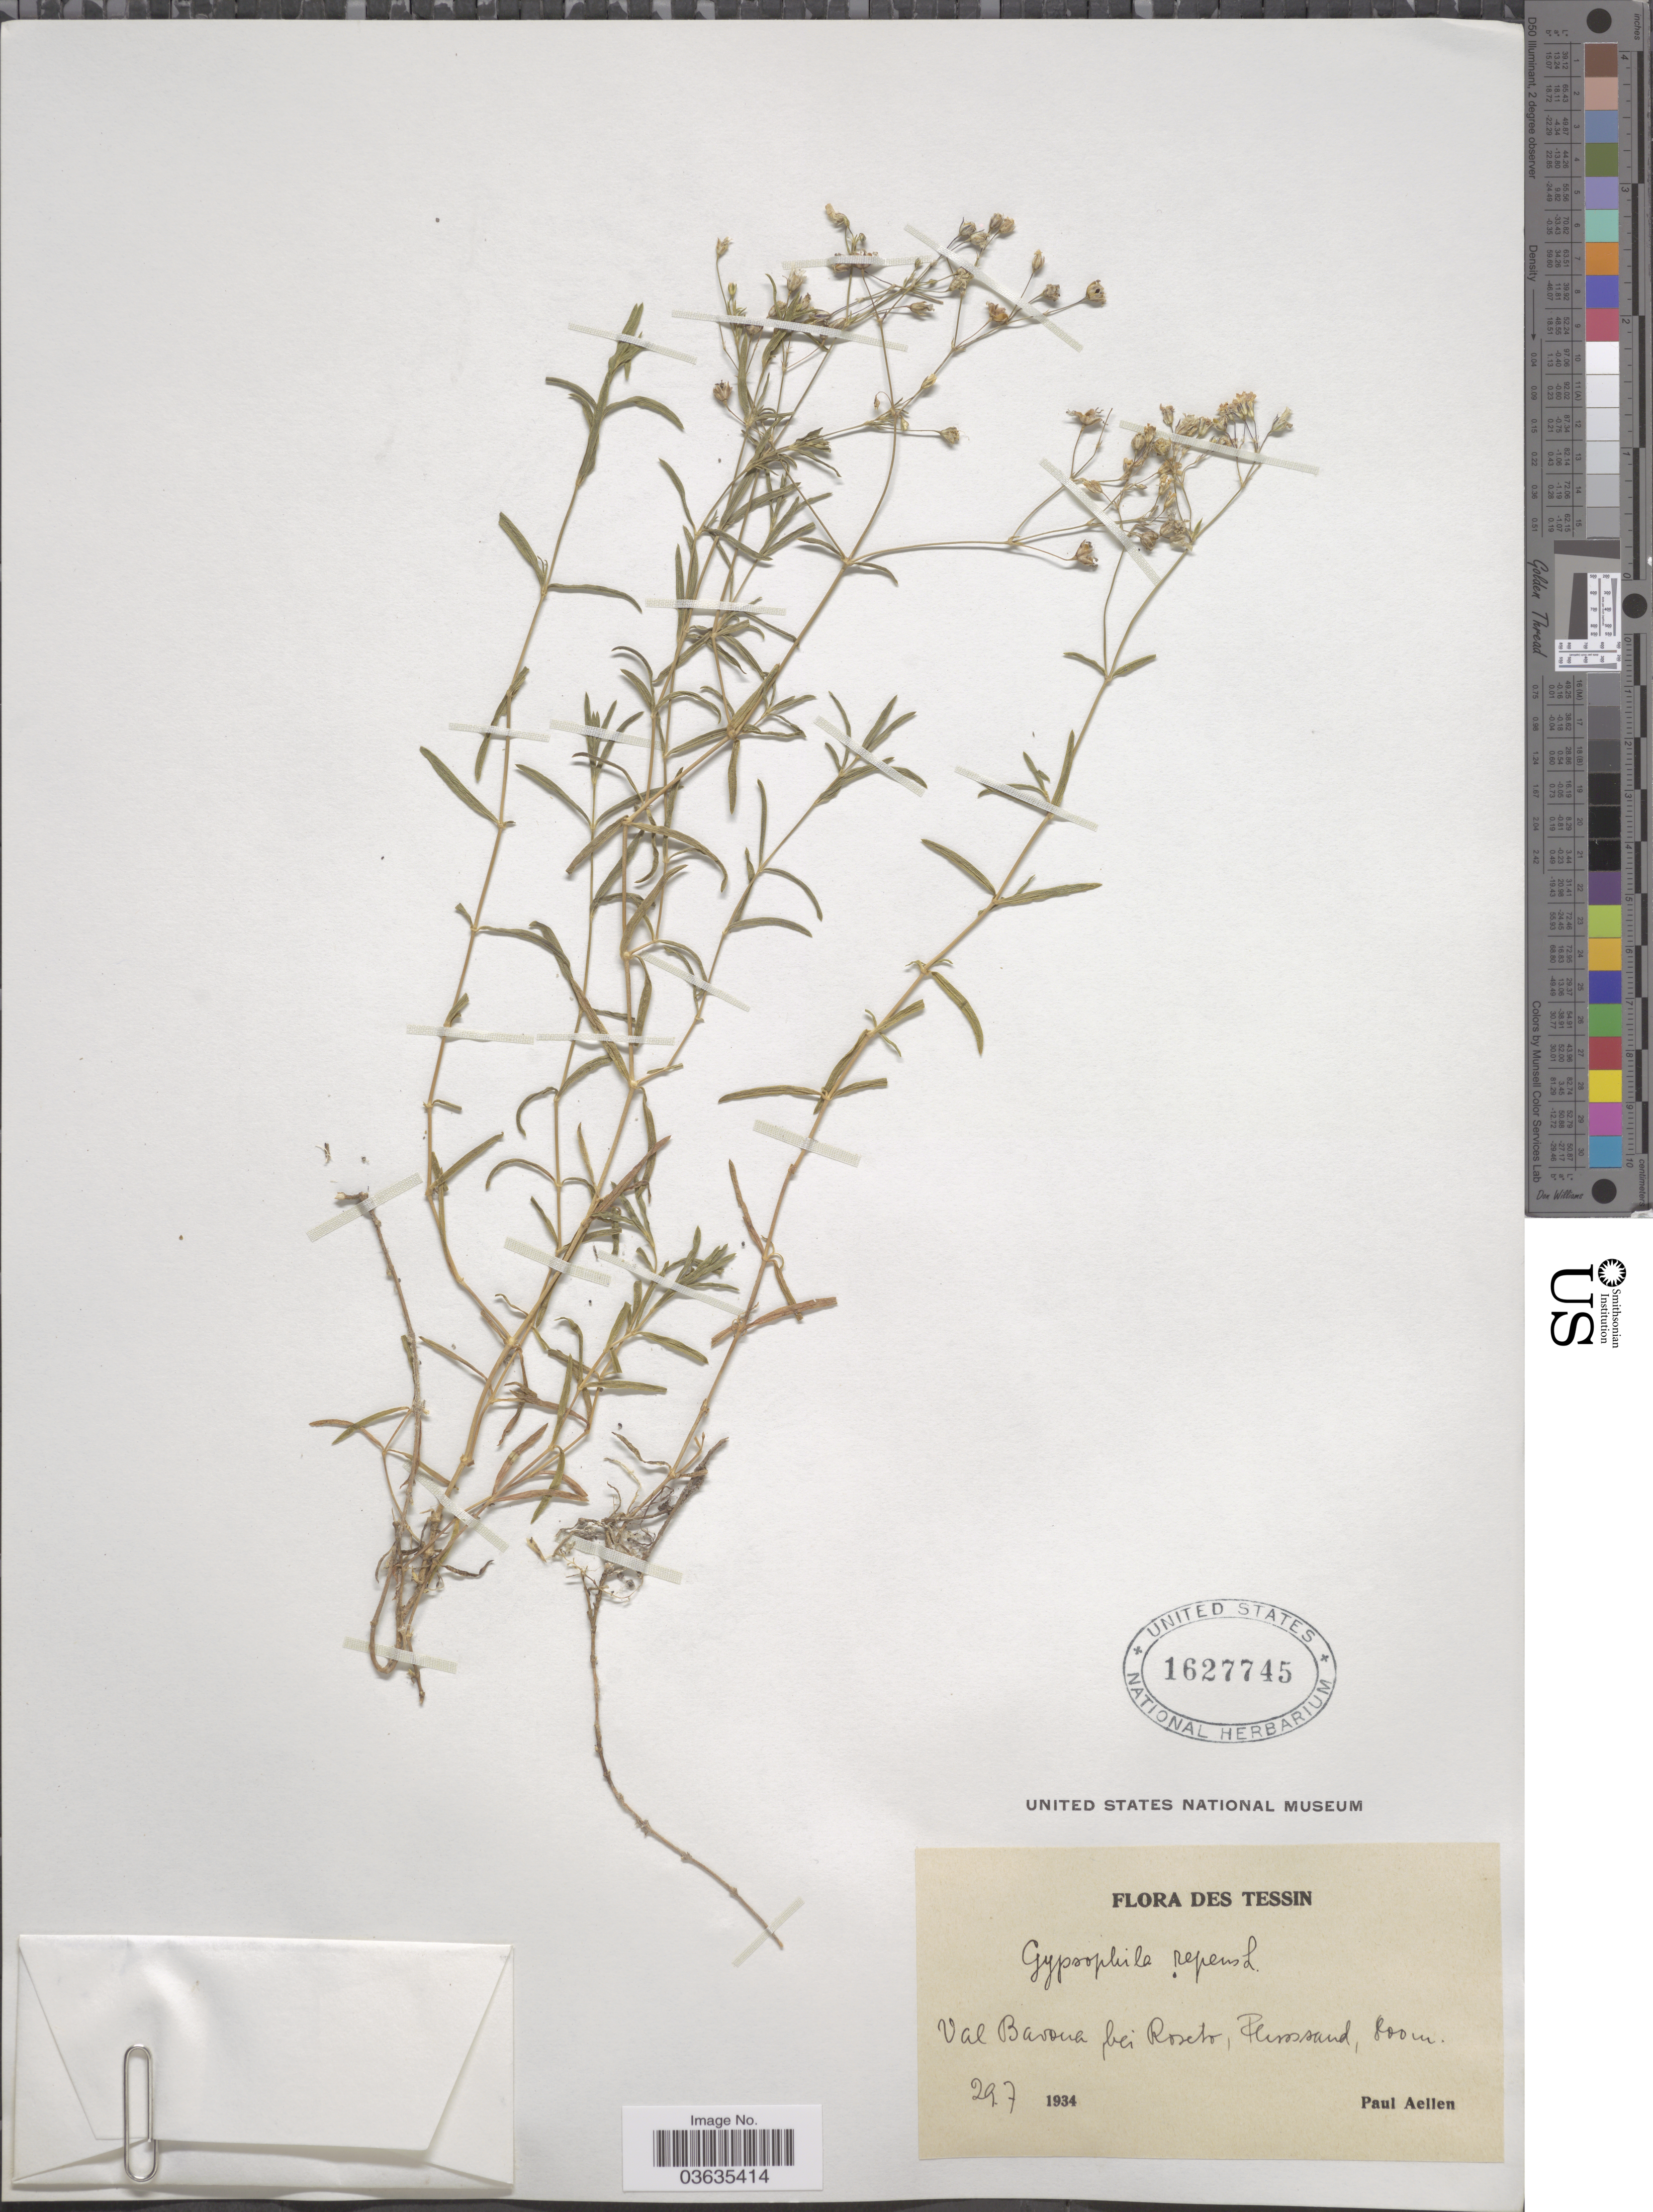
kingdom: Plantae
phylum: Tracheophyta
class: Magnoliopsida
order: Caryophyllales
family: Caryophyllaceae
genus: Gypsophila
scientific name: Gypsophila repens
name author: L.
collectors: P. Aellen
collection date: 1934-07-29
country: Switzerland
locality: Tessin. Val Bavona, bei Roseto, Flusssand.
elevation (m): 800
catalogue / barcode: US 1627745